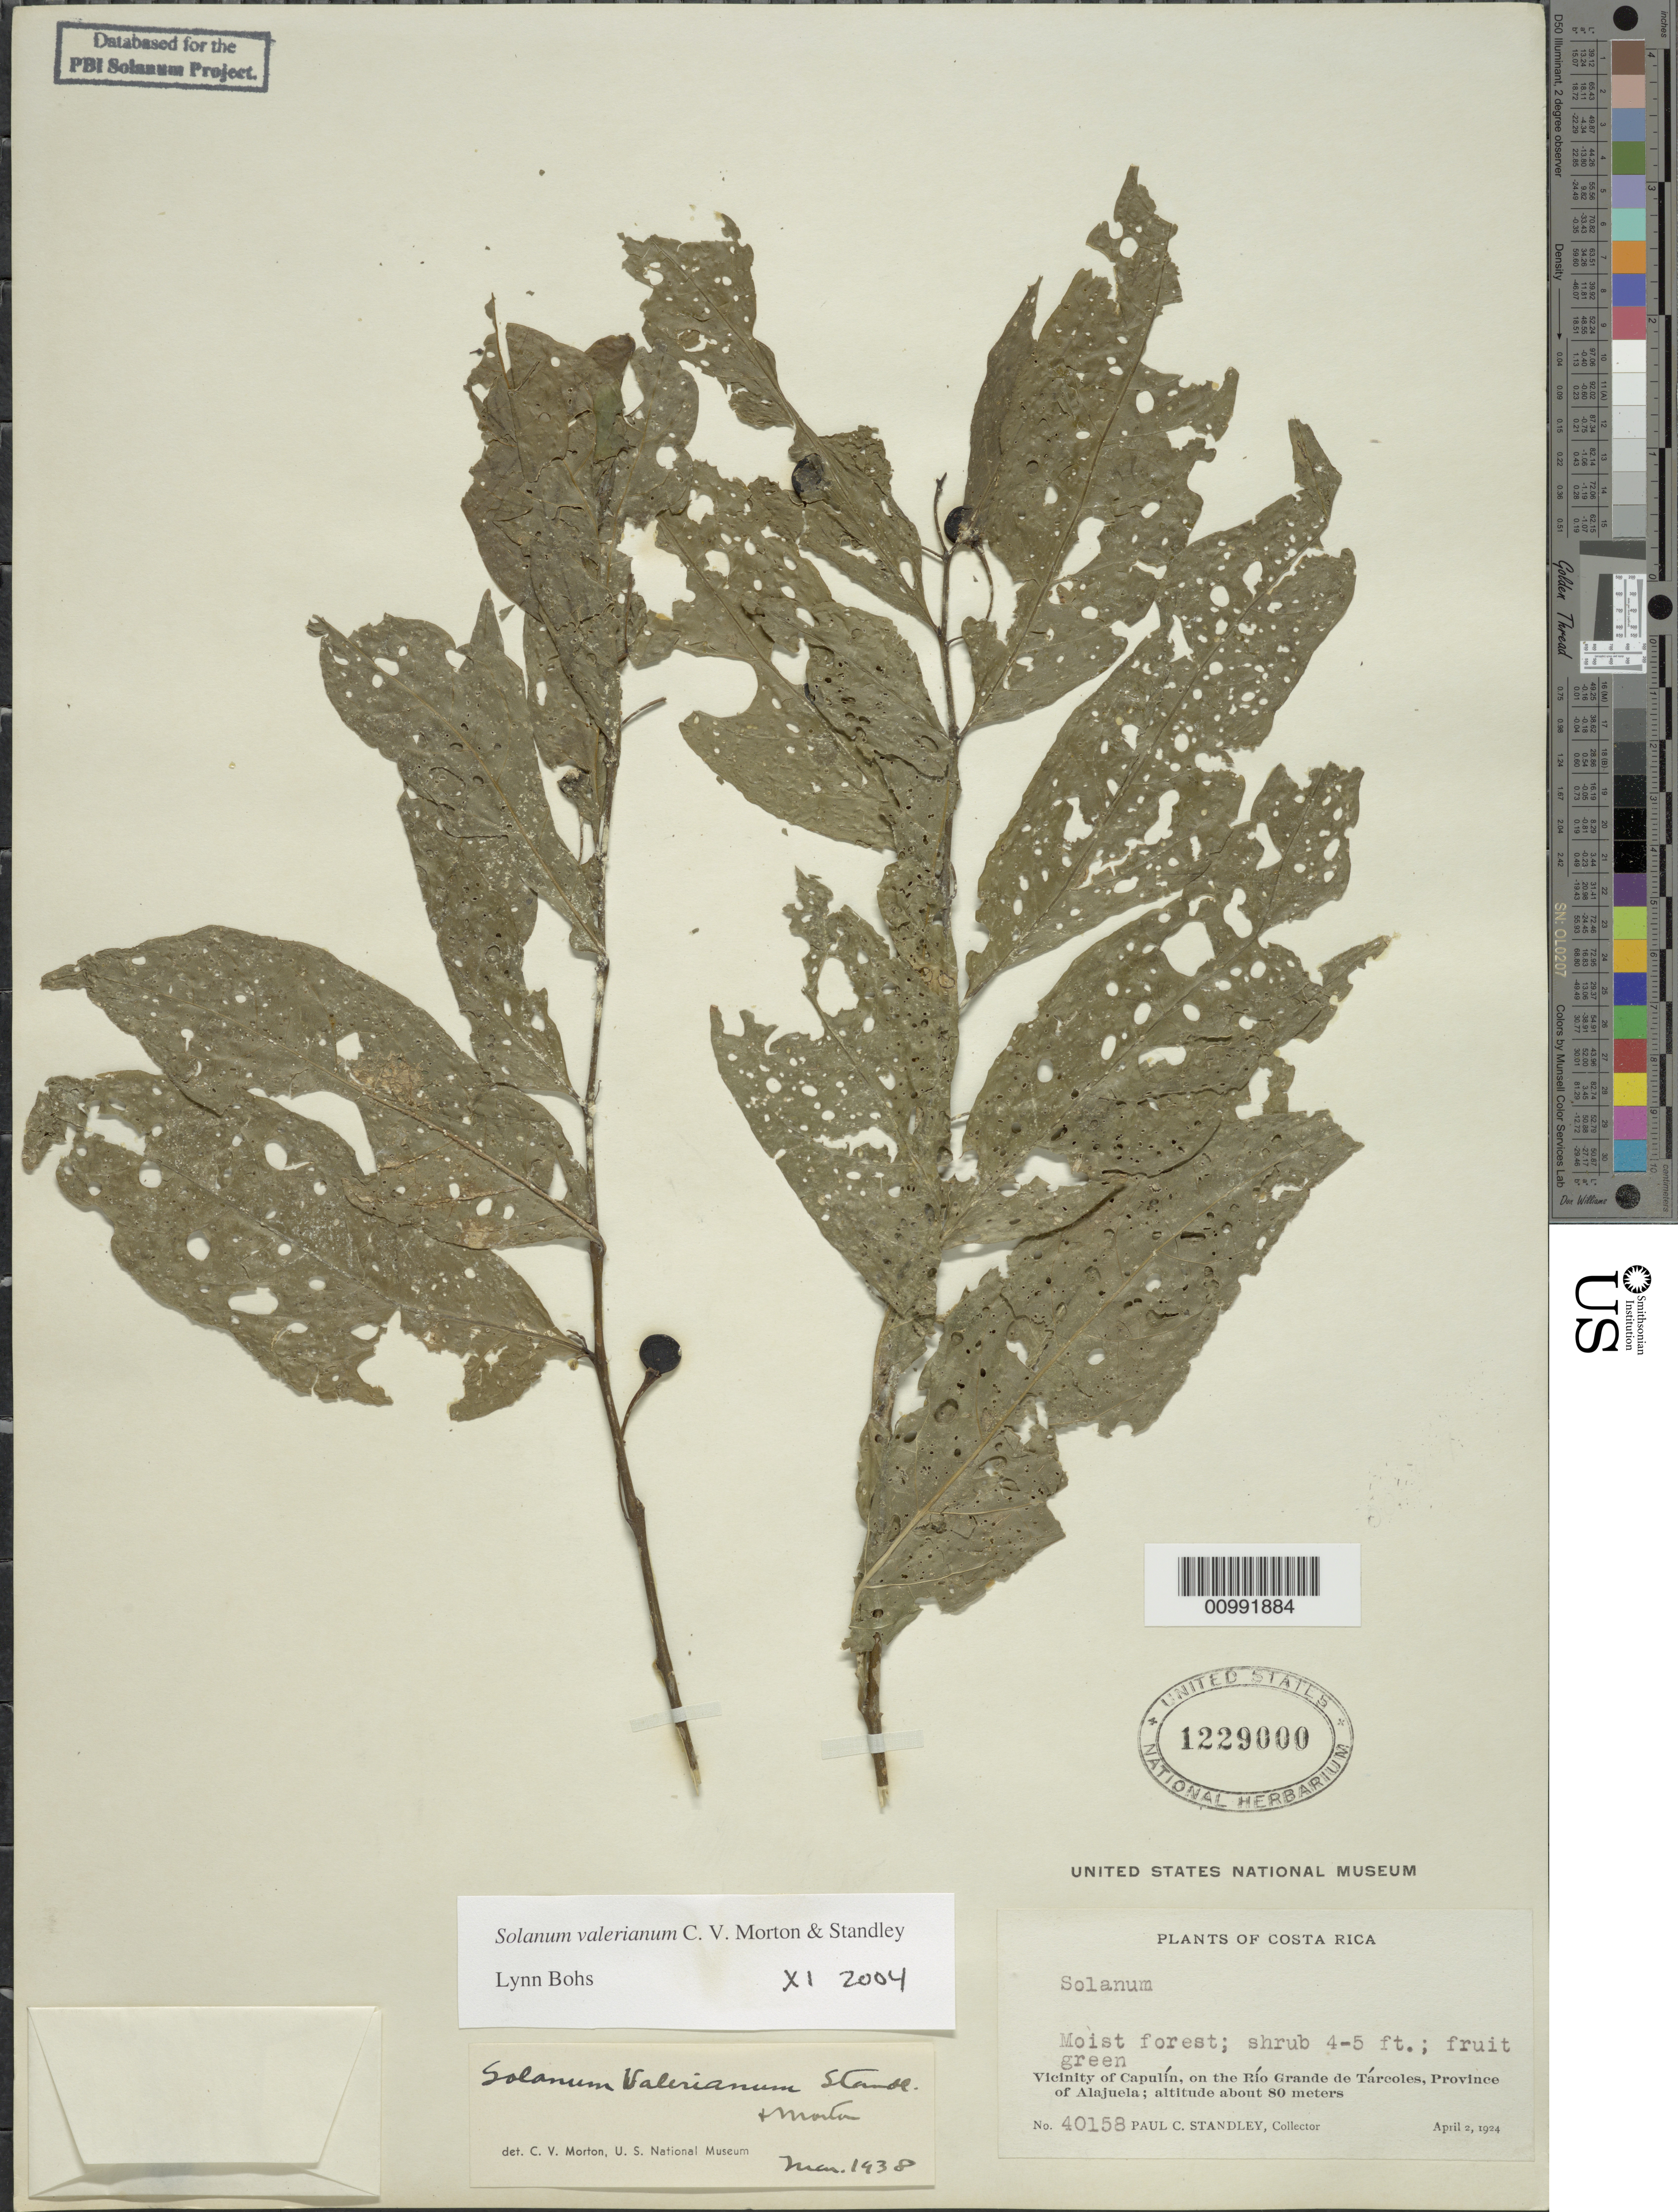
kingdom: Plantae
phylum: Tracheophyta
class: Magnoliopsida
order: Solanales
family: Solanaceae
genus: Solanum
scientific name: Solanum valerianum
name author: C.V. Morton & Standl.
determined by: Bohs, L. A.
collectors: P. C. Standley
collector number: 40158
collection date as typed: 2 Apr 1924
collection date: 1924-04-02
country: Costa Rica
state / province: Alajuela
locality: Vicinity of Capulín, on the Río Grande de Tárcoles.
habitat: Moist forest.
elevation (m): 80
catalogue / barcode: US 1229000